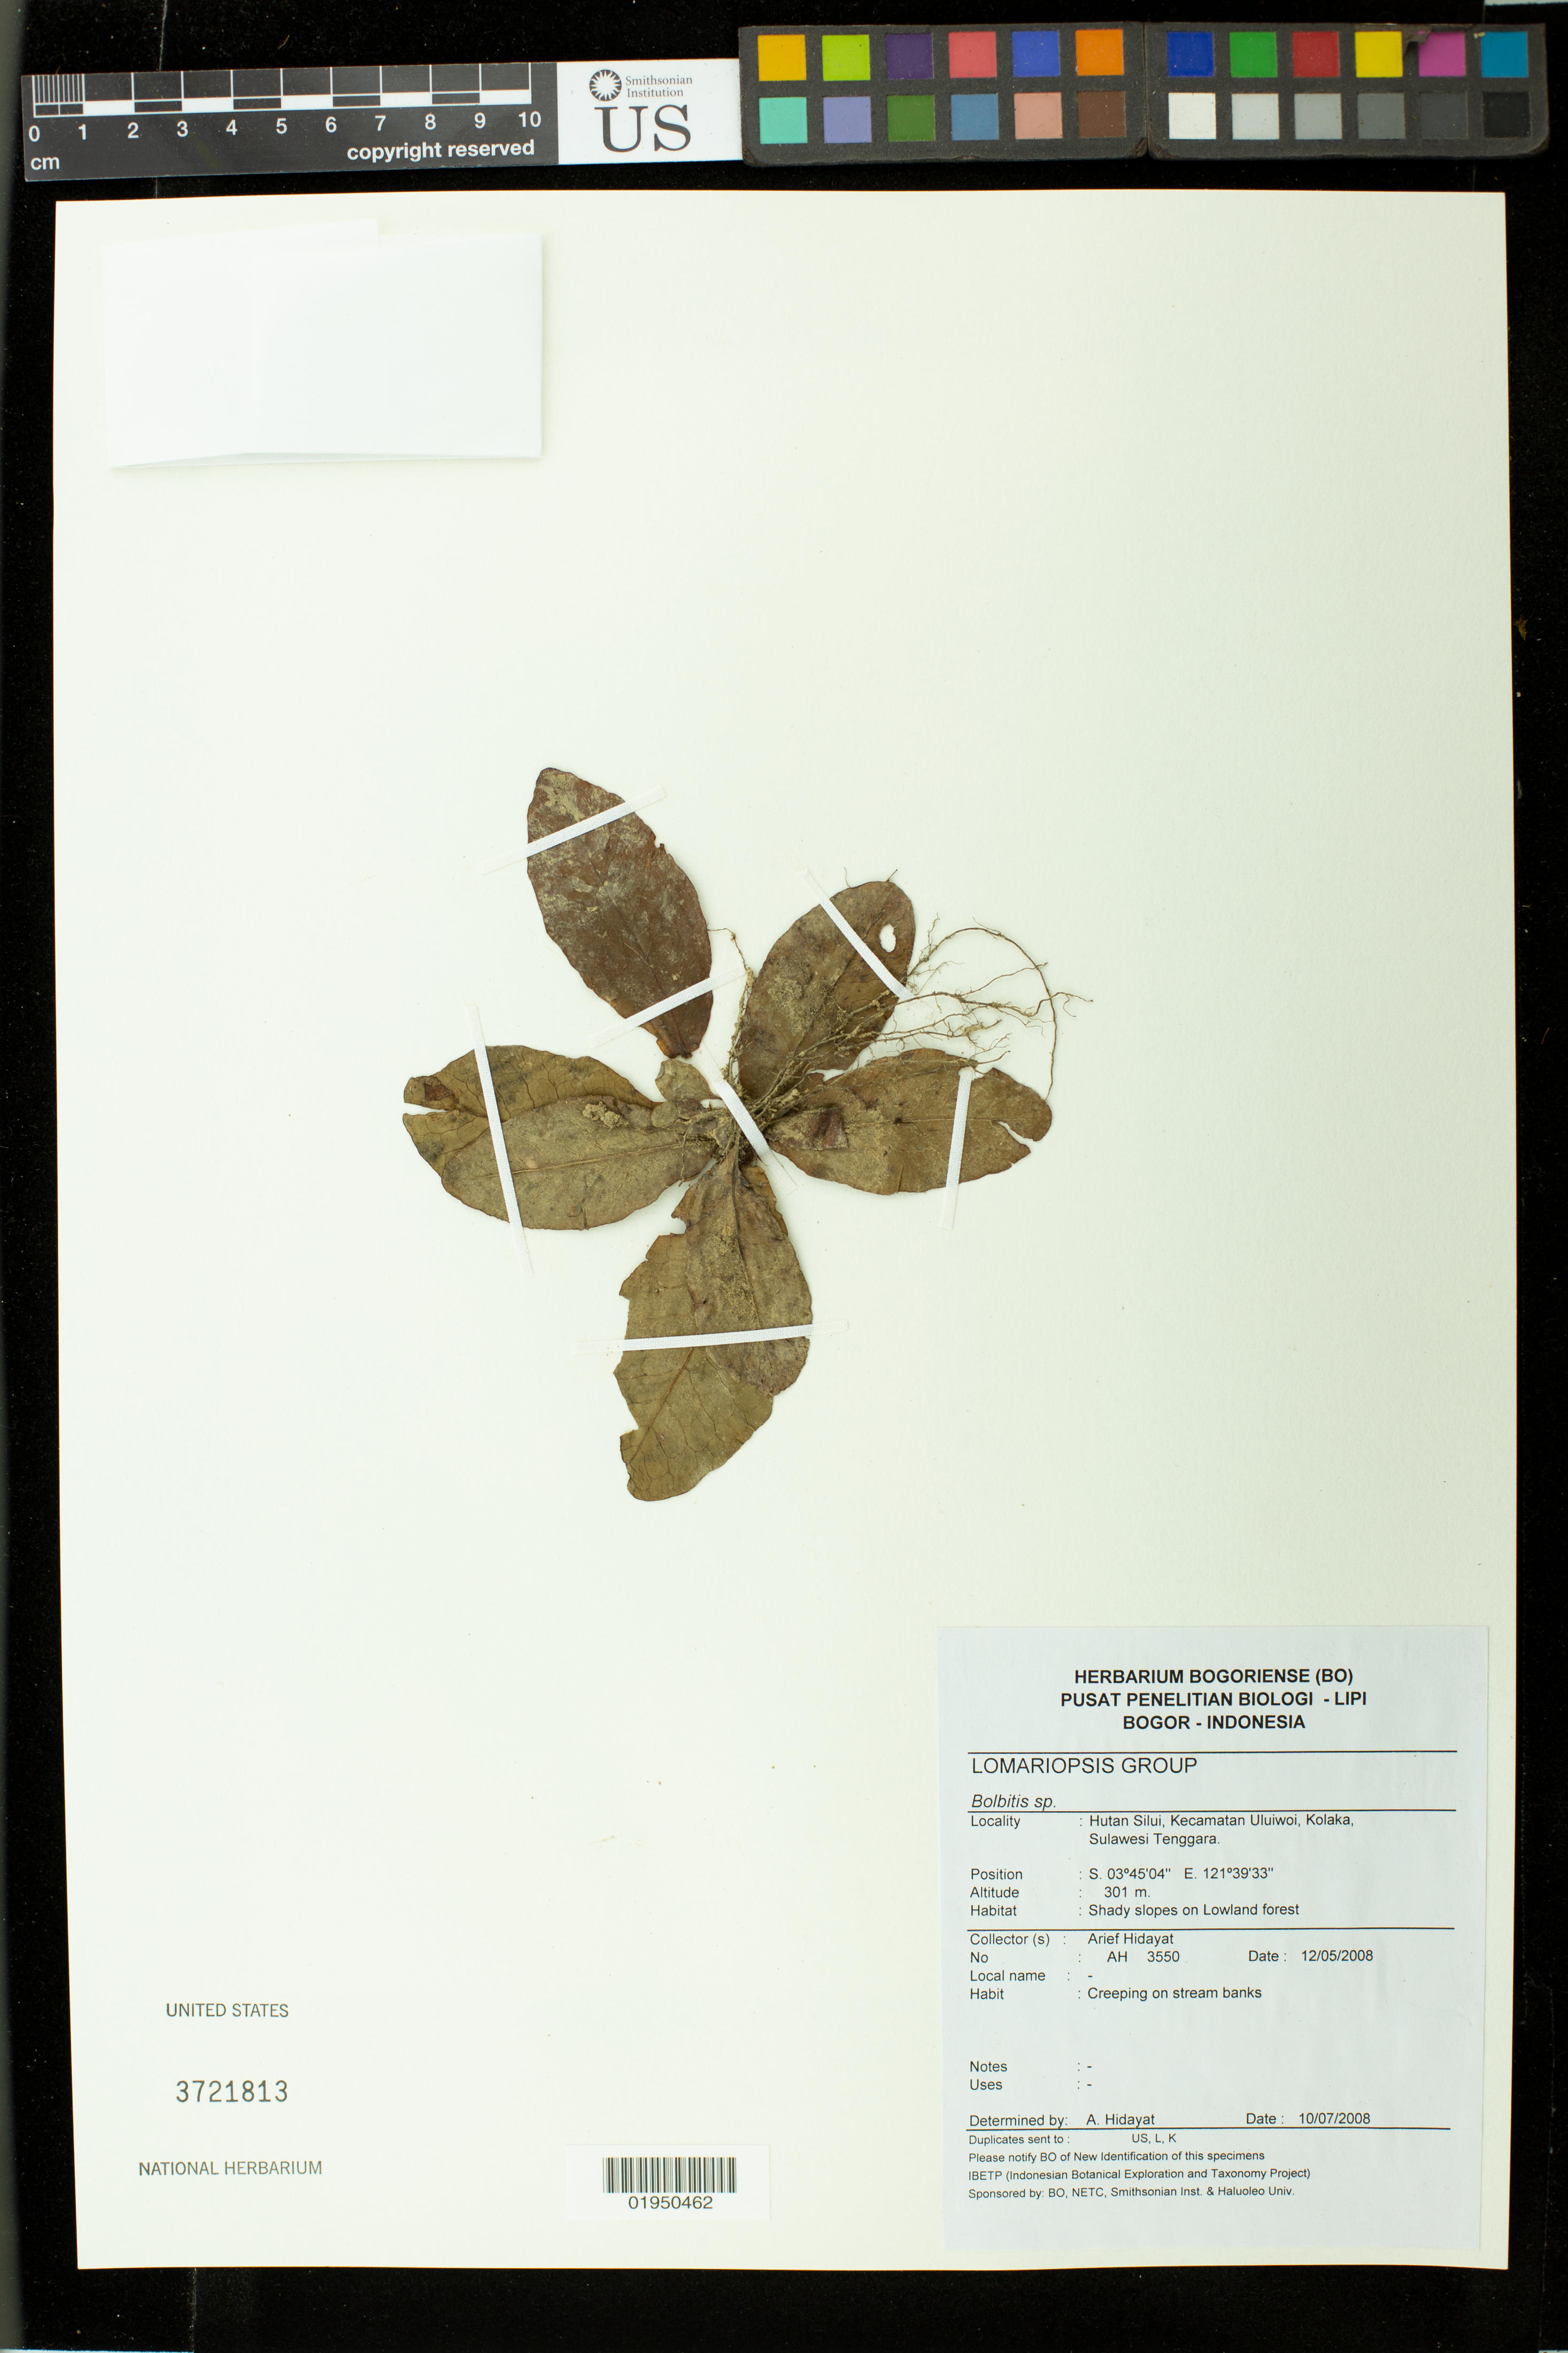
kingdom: Plantae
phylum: Tracheophyta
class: Polypodiopsida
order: Polypodiales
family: Dryopteridaceae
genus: Bolbitis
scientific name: Bolbitis sp.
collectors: A. Hidayat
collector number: AH 3550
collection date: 2008-05-12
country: Indonesia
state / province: Sulawesi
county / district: Sulawesi Tenggara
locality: Hutan Silui, Kecamatan Uluiwoi, Kolaka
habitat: Shady slopes on Lowland forest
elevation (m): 301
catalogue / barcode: US 3721813